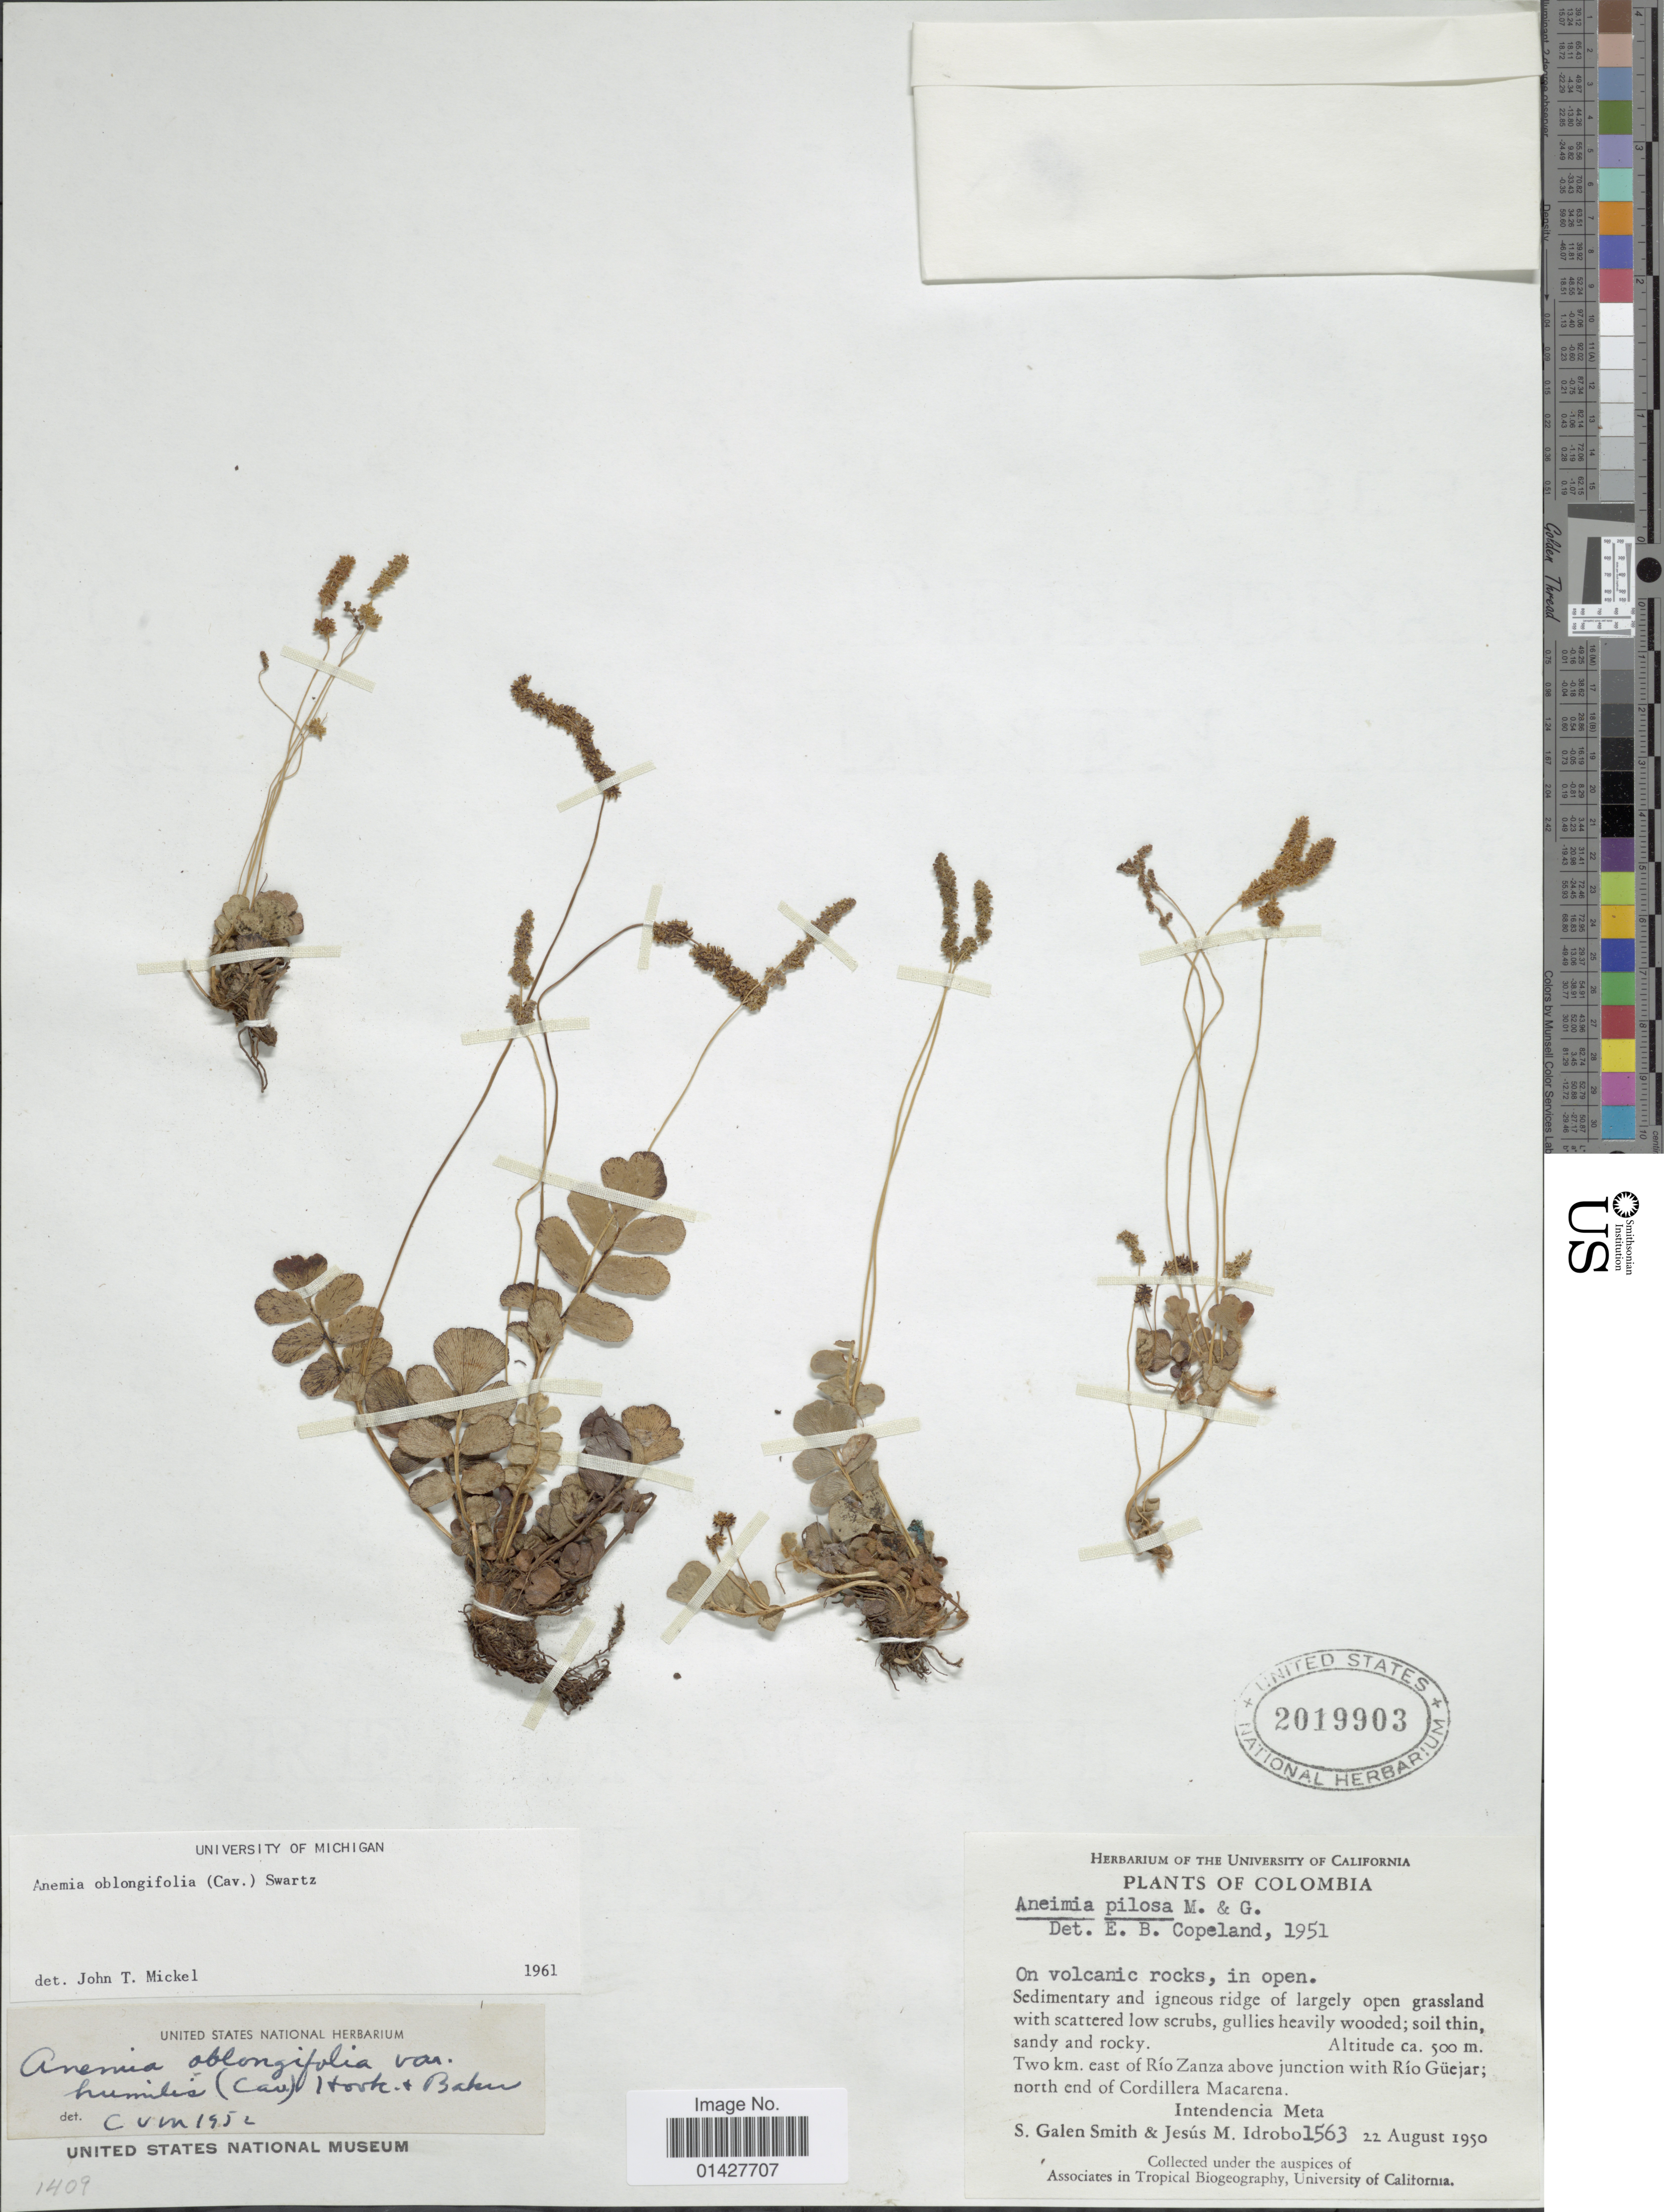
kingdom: Plantae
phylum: Tracheophyta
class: Polypodiopsida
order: Schizaeales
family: Anemiaceae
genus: Anemia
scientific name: Anemia oblongifolia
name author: (Cav.) Sw.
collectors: S. G. Smith & J. M. Idrobo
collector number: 1563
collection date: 1950-08-22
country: Colombia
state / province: Meta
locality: Two km. east of Río Zanza above junction with Río Güejar; north end of Cordillera Macarena Intendencia Meta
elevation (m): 500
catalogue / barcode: US 2019903